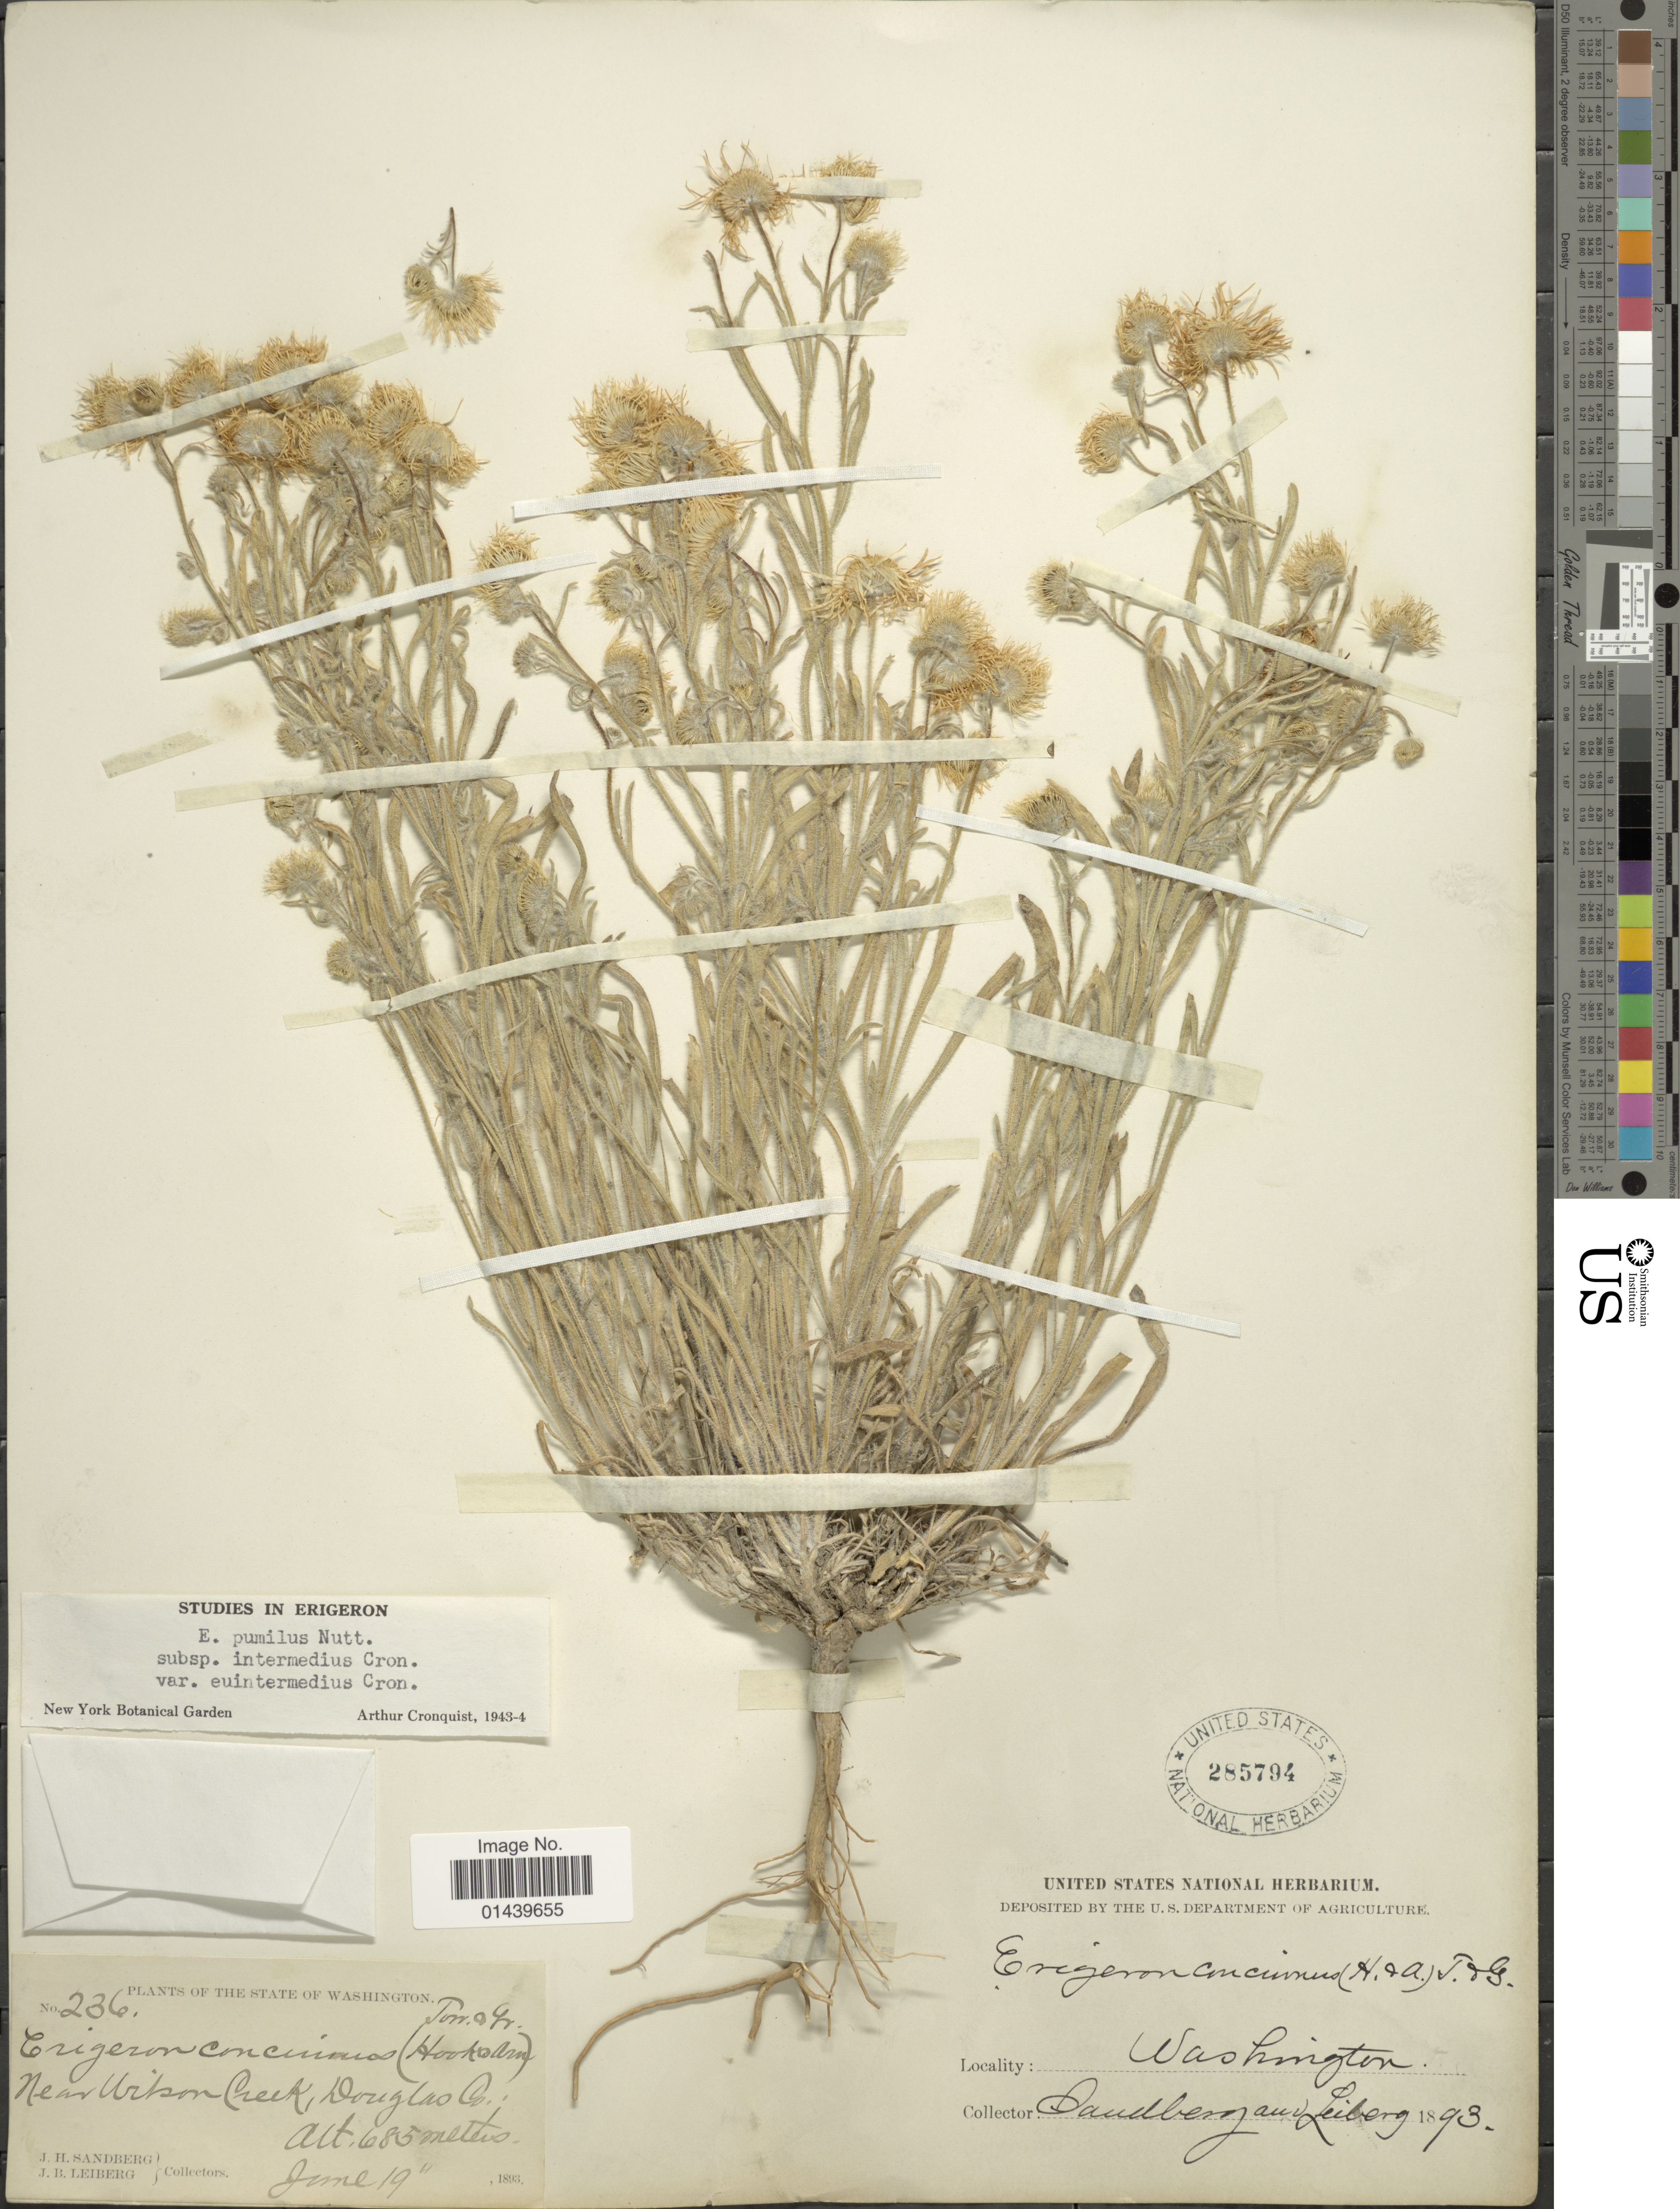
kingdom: Plantae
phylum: Tracheophyta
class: Magnoliopsida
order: Asterales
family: Asteraceae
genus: Erigeron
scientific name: Erigeron pumilus subsp. intermedius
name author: Cronq.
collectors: J. Sanberg & J. B. Leiberg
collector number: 236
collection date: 1893-06-19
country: United States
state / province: Washington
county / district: Grant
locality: Near Wilson Creek, Douglas Co.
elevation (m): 685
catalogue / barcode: US 285794